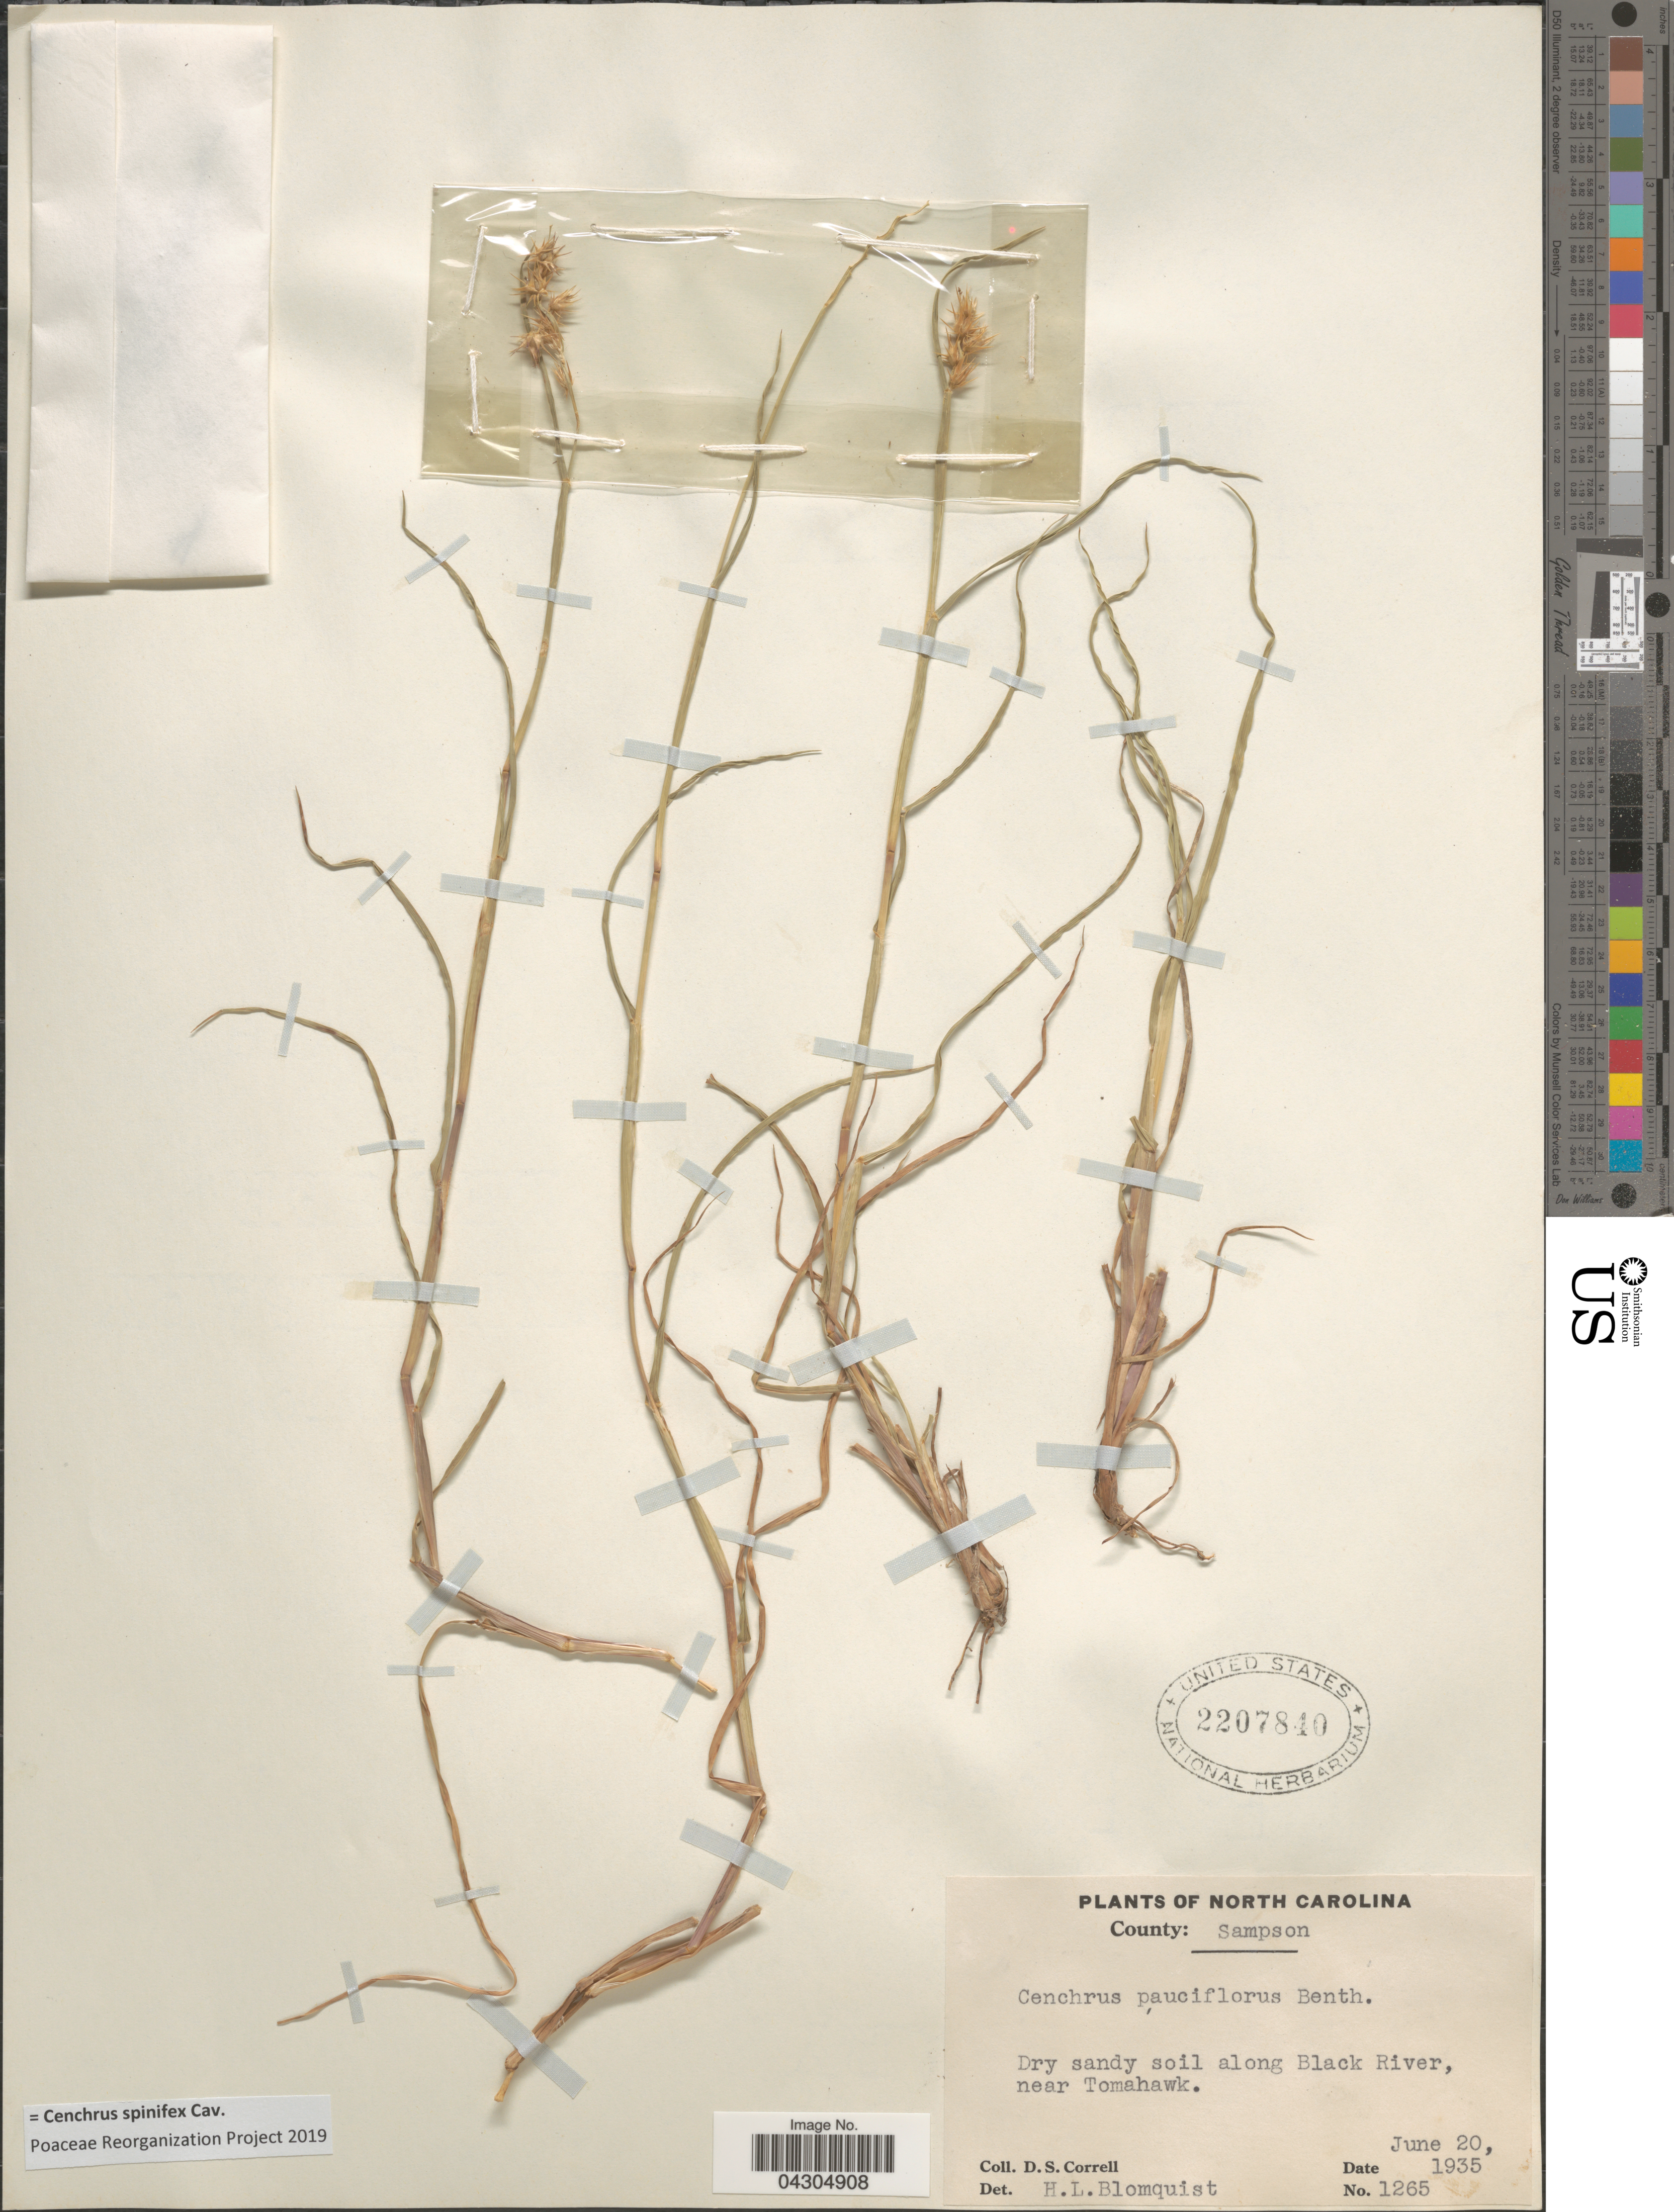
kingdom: Plantae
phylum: Tracheophyta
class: Liliopsida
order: Poales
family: Poaceae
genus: Cenchrus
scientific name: Cenchrus spinifex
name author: Cav.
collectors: D. S. Correll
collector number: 1265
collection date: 1935-06-20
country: United States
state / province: North Carolina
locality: County: Sampson. Dry sandy soil along Black River, near Tomahawk.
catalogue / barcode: US 2207840